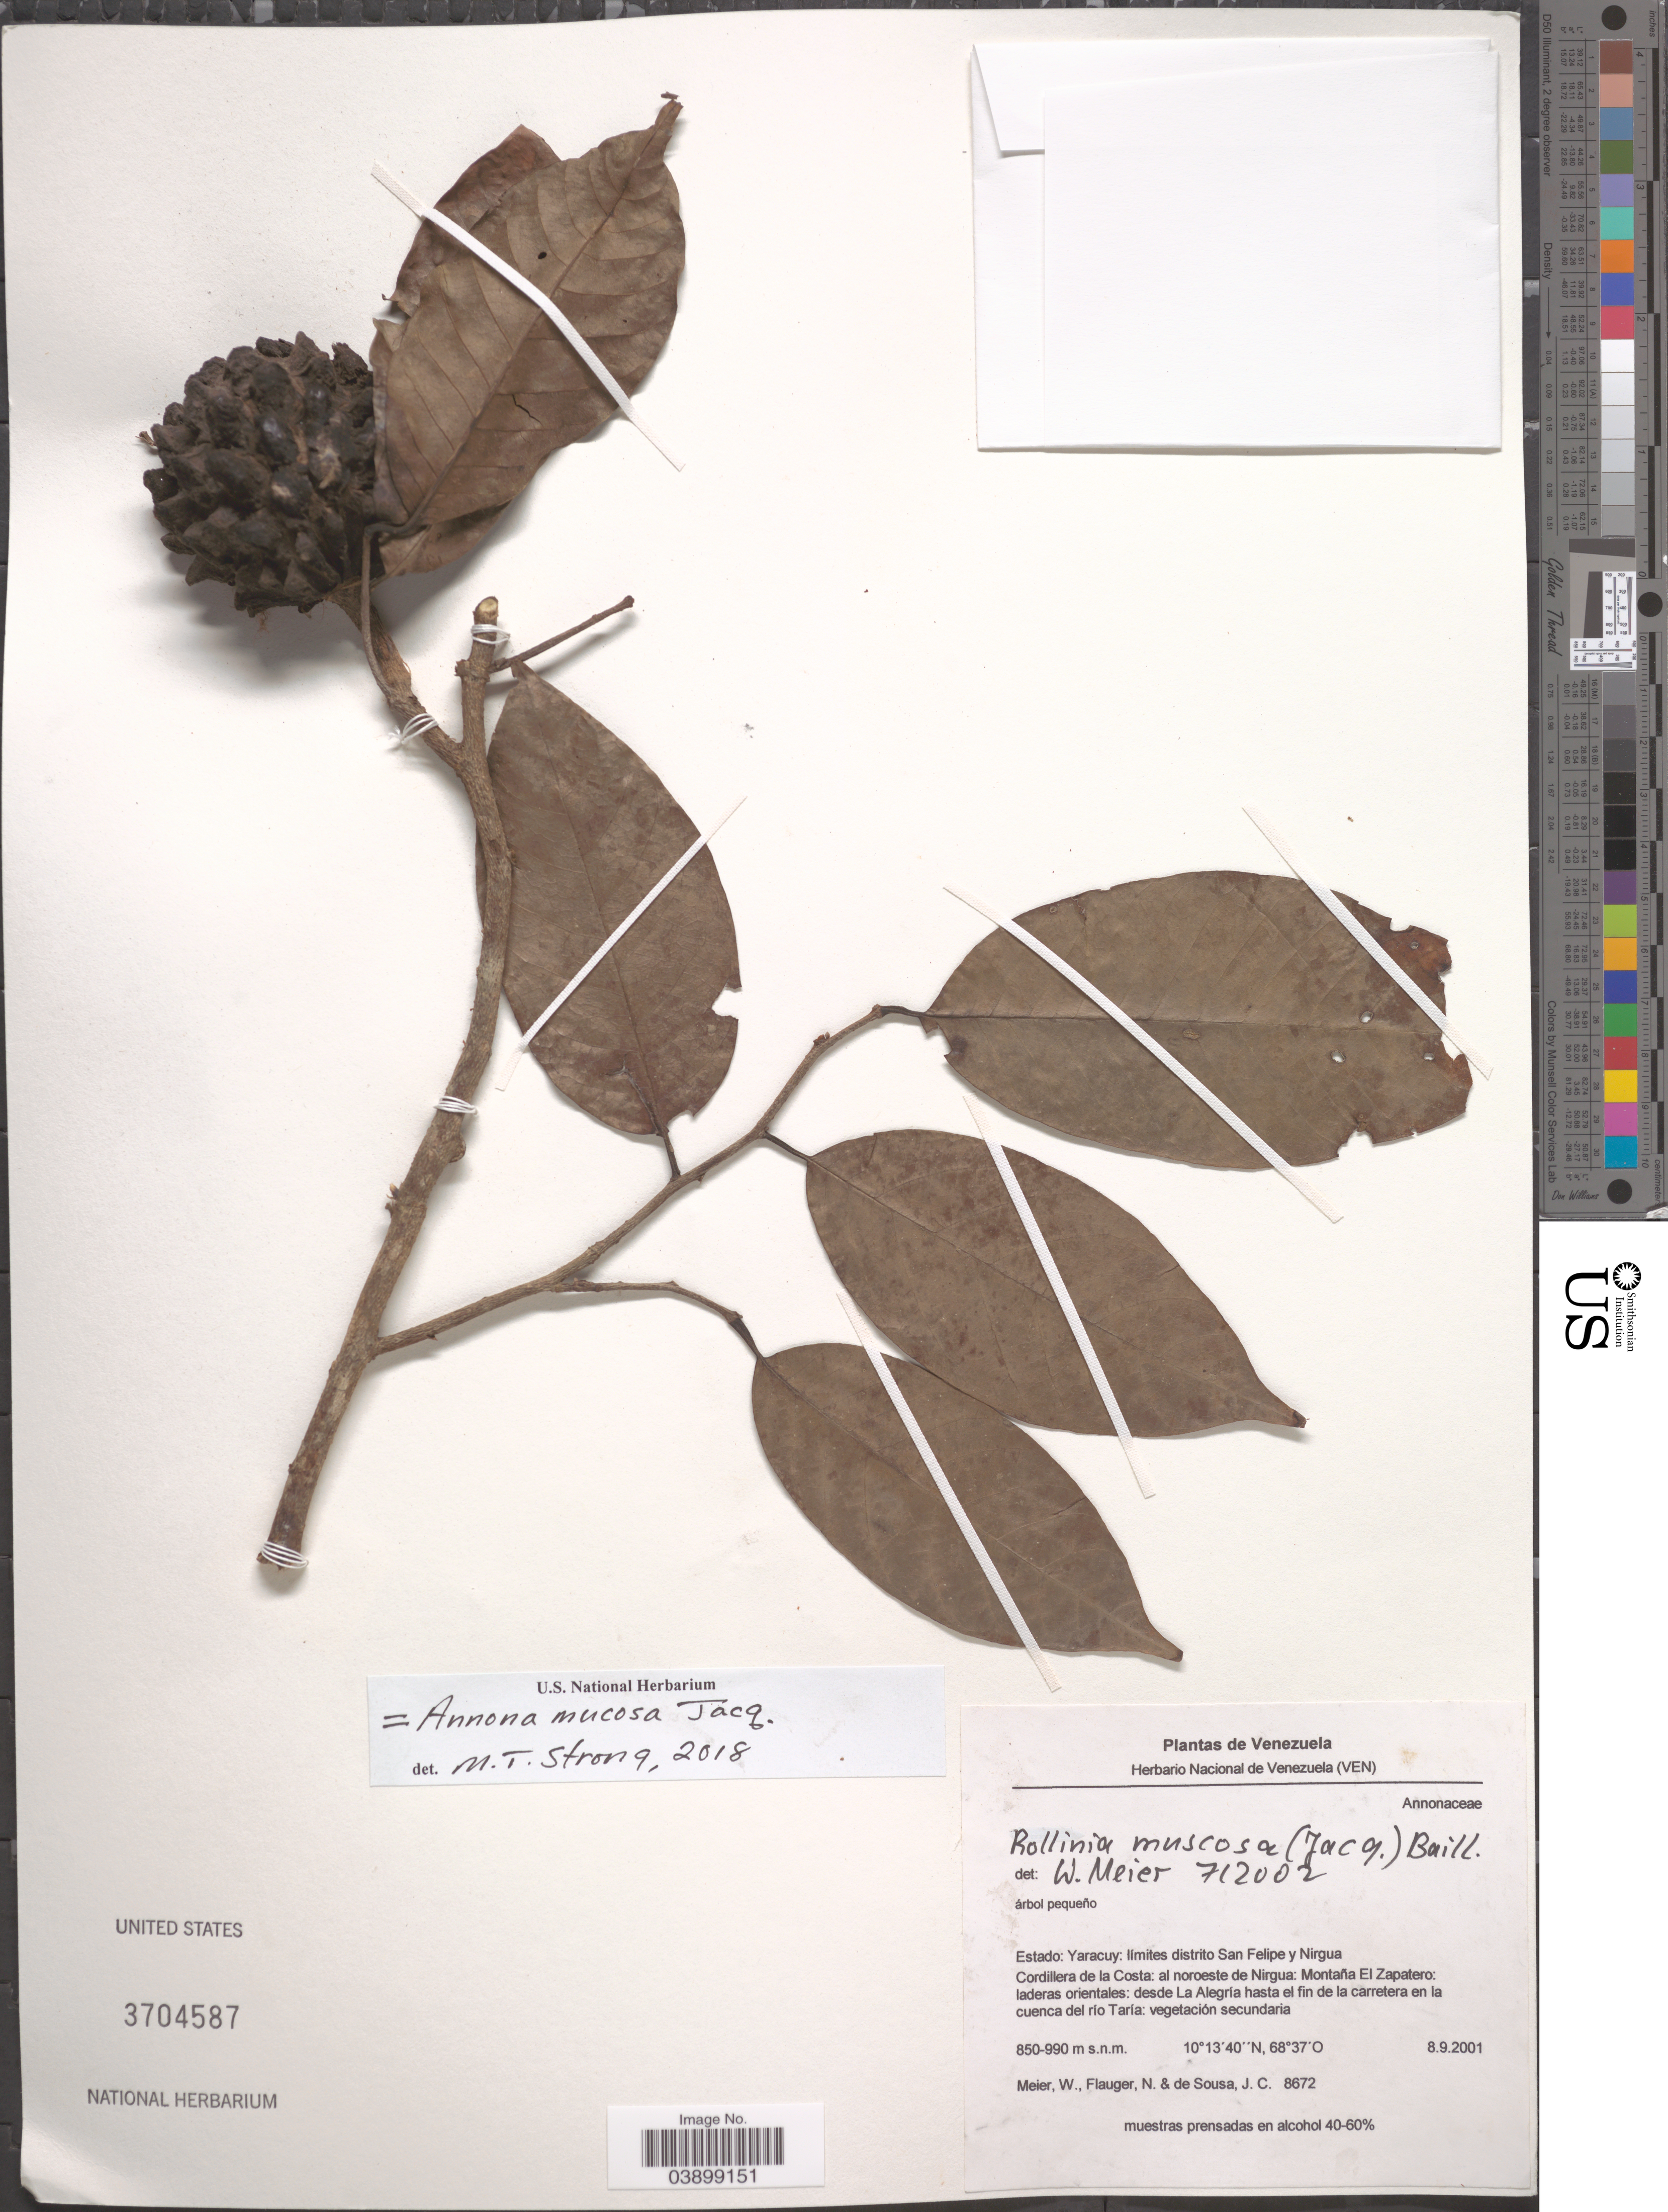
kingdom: Plantae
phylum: Tracheophyta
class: Magnoliopsida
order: Magnoliales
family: Annonaceae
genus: Annona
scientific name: Annona mucosa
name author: Jacq.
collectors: W. Meier, N. Flauger & J. de Sousa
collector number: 8672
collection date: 2001-09-08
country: Venezuela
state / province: Yaracuy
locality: Límites distrito San Felipe y Nirgua. Cordillera de la Costa: al noroeste de Nirgua: Montaña El Zapatero: laderas orientales: desde La Alegría hasta el fin de la carretera en la cuenca del río Taría.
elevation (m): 850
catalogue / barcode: US 3704587